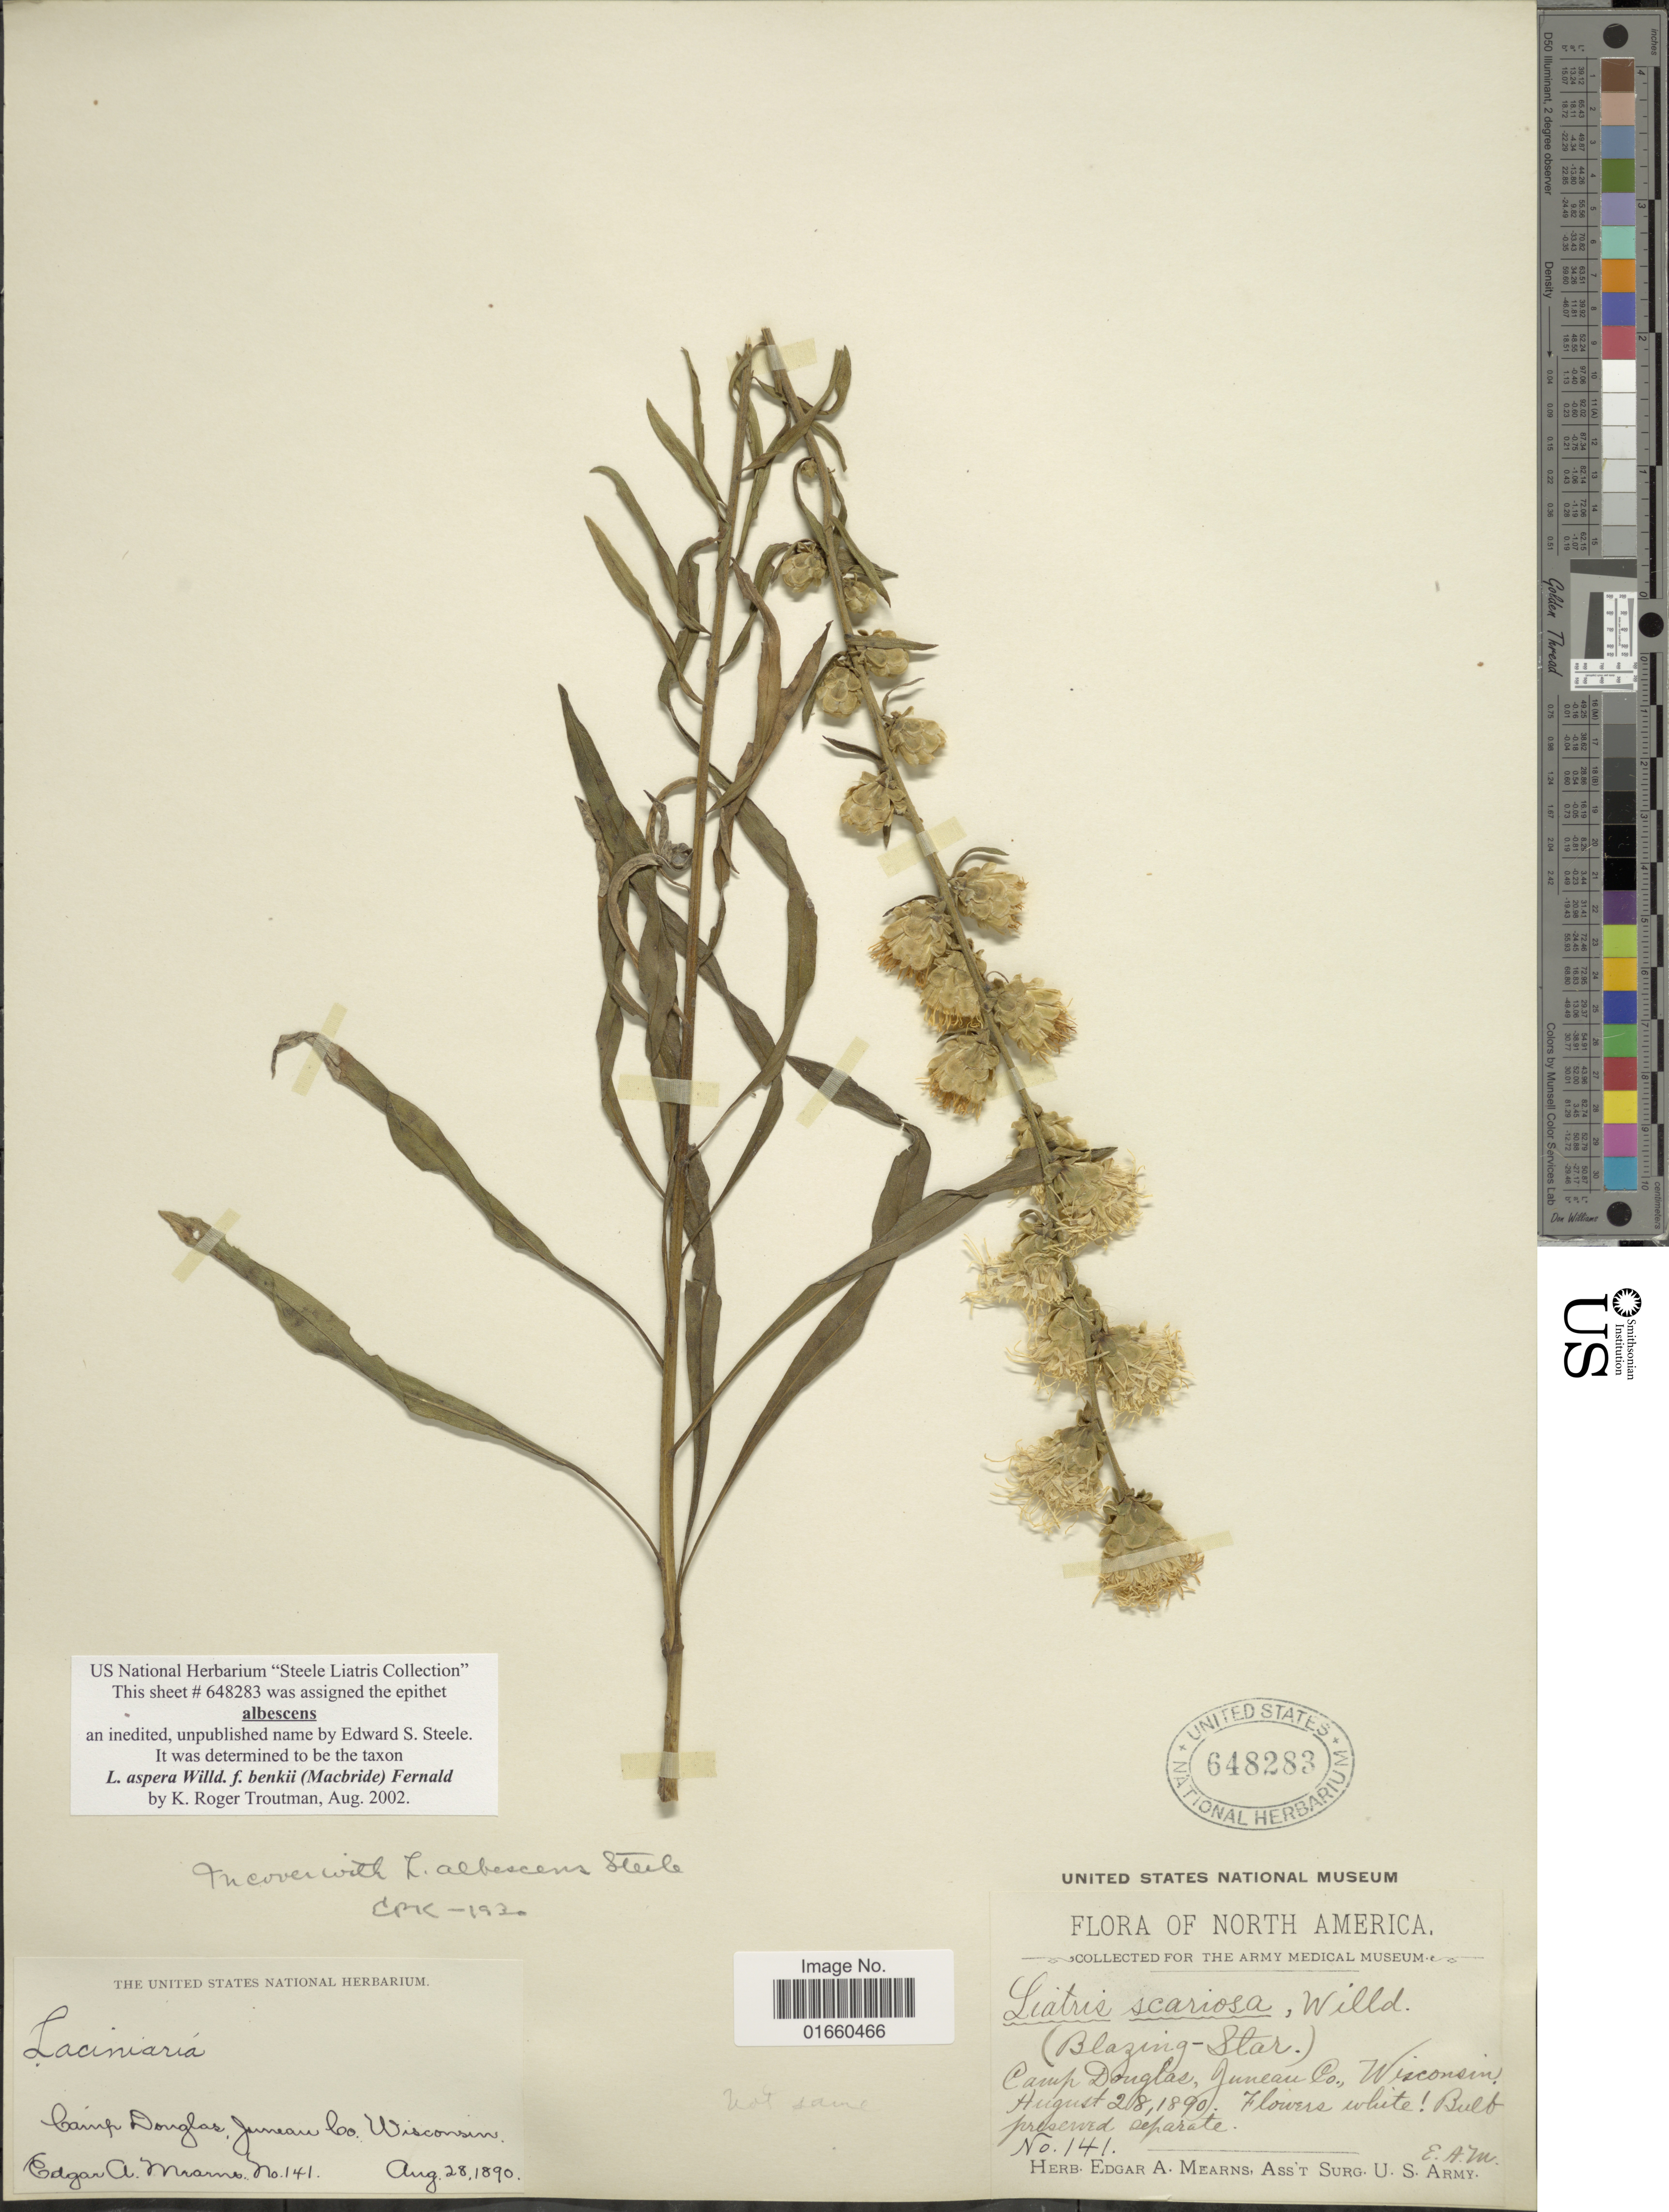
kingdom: Plantae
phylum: Tracheophyta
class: Magnoliopsida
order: Asterales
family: Asteraceae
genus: Liatris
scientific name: Liatris aspera f. benkii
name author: (J.F. Macbr.) Fernald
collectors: E. A. Mearns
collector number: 141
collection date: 1890-08-28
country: United States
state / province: Wisconsin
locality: Camp Douglas, Juneau Co.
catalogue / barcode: US 648283